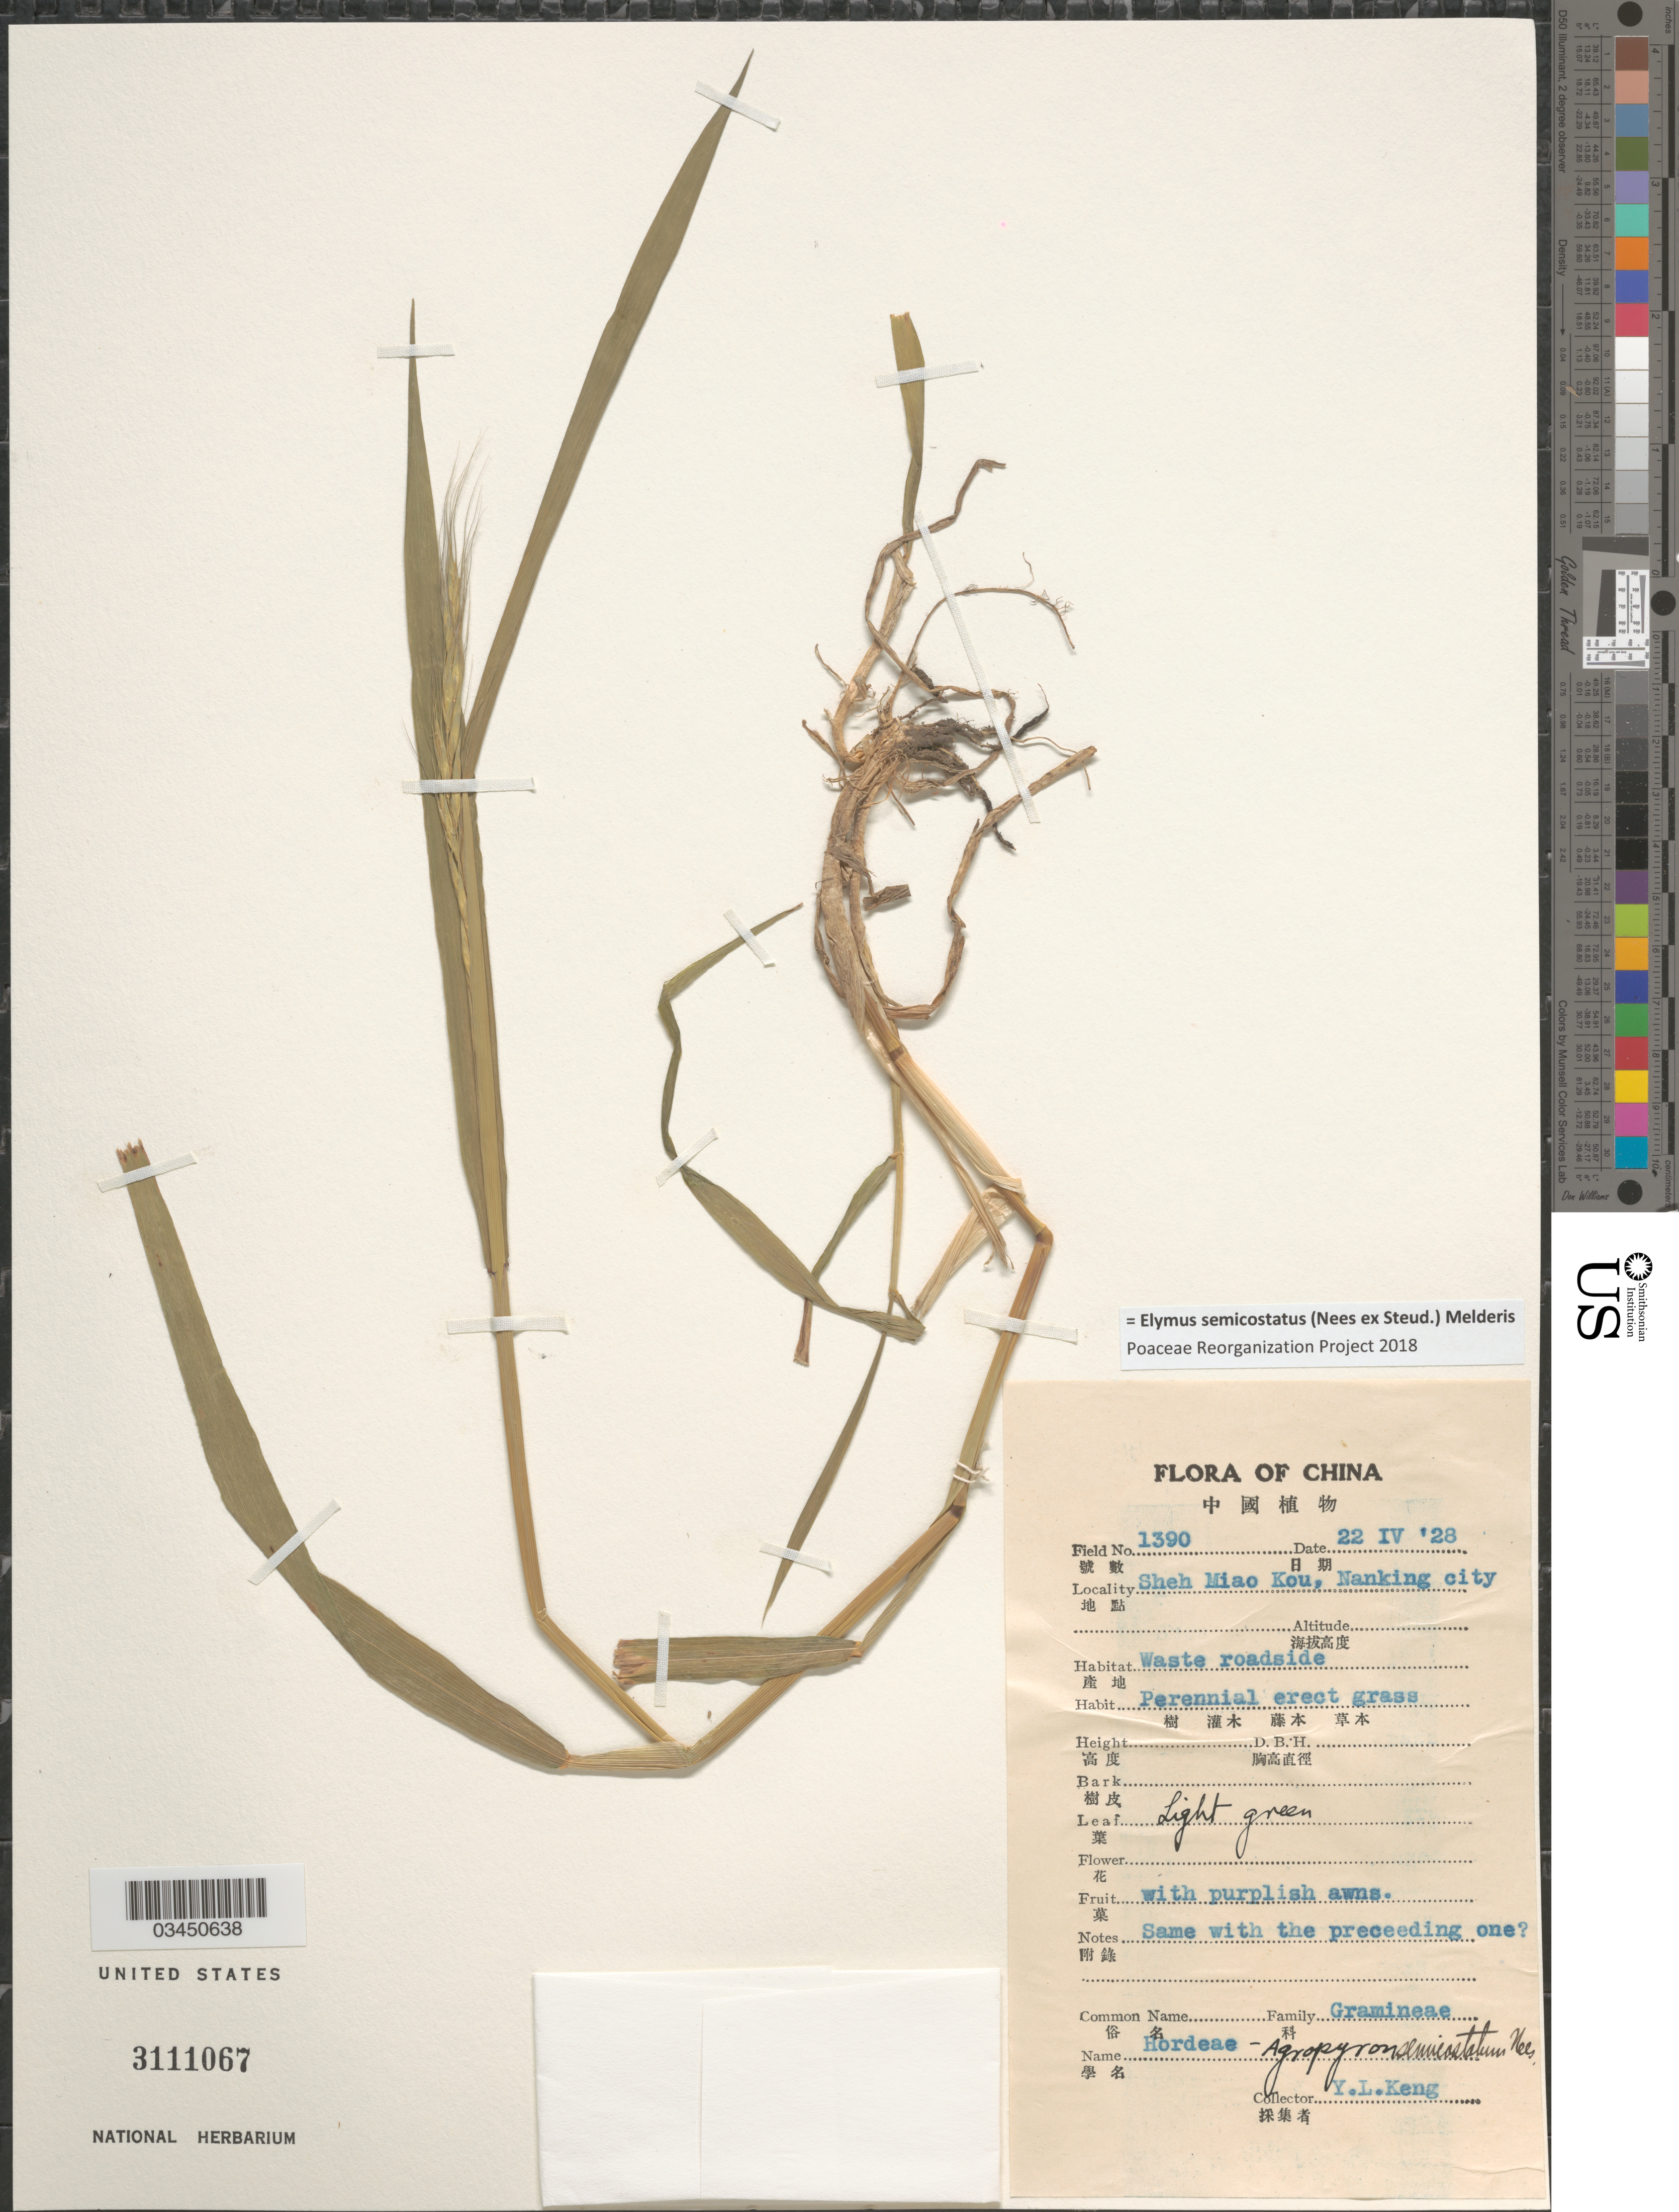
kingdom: Plantae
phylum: Tracheophyta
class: Liliopsida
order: Poales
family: Poaceae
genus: Elymus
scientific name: Elymus semicostatus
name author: (Nees ex Steud.) Melderis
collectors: Y. L. Keng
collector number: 1390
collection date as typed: Transcribed d/m/y: 22/4/28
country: China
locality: Sheh Miao Kou, Nanking city. Waste roadside.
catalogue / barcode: US 3111067